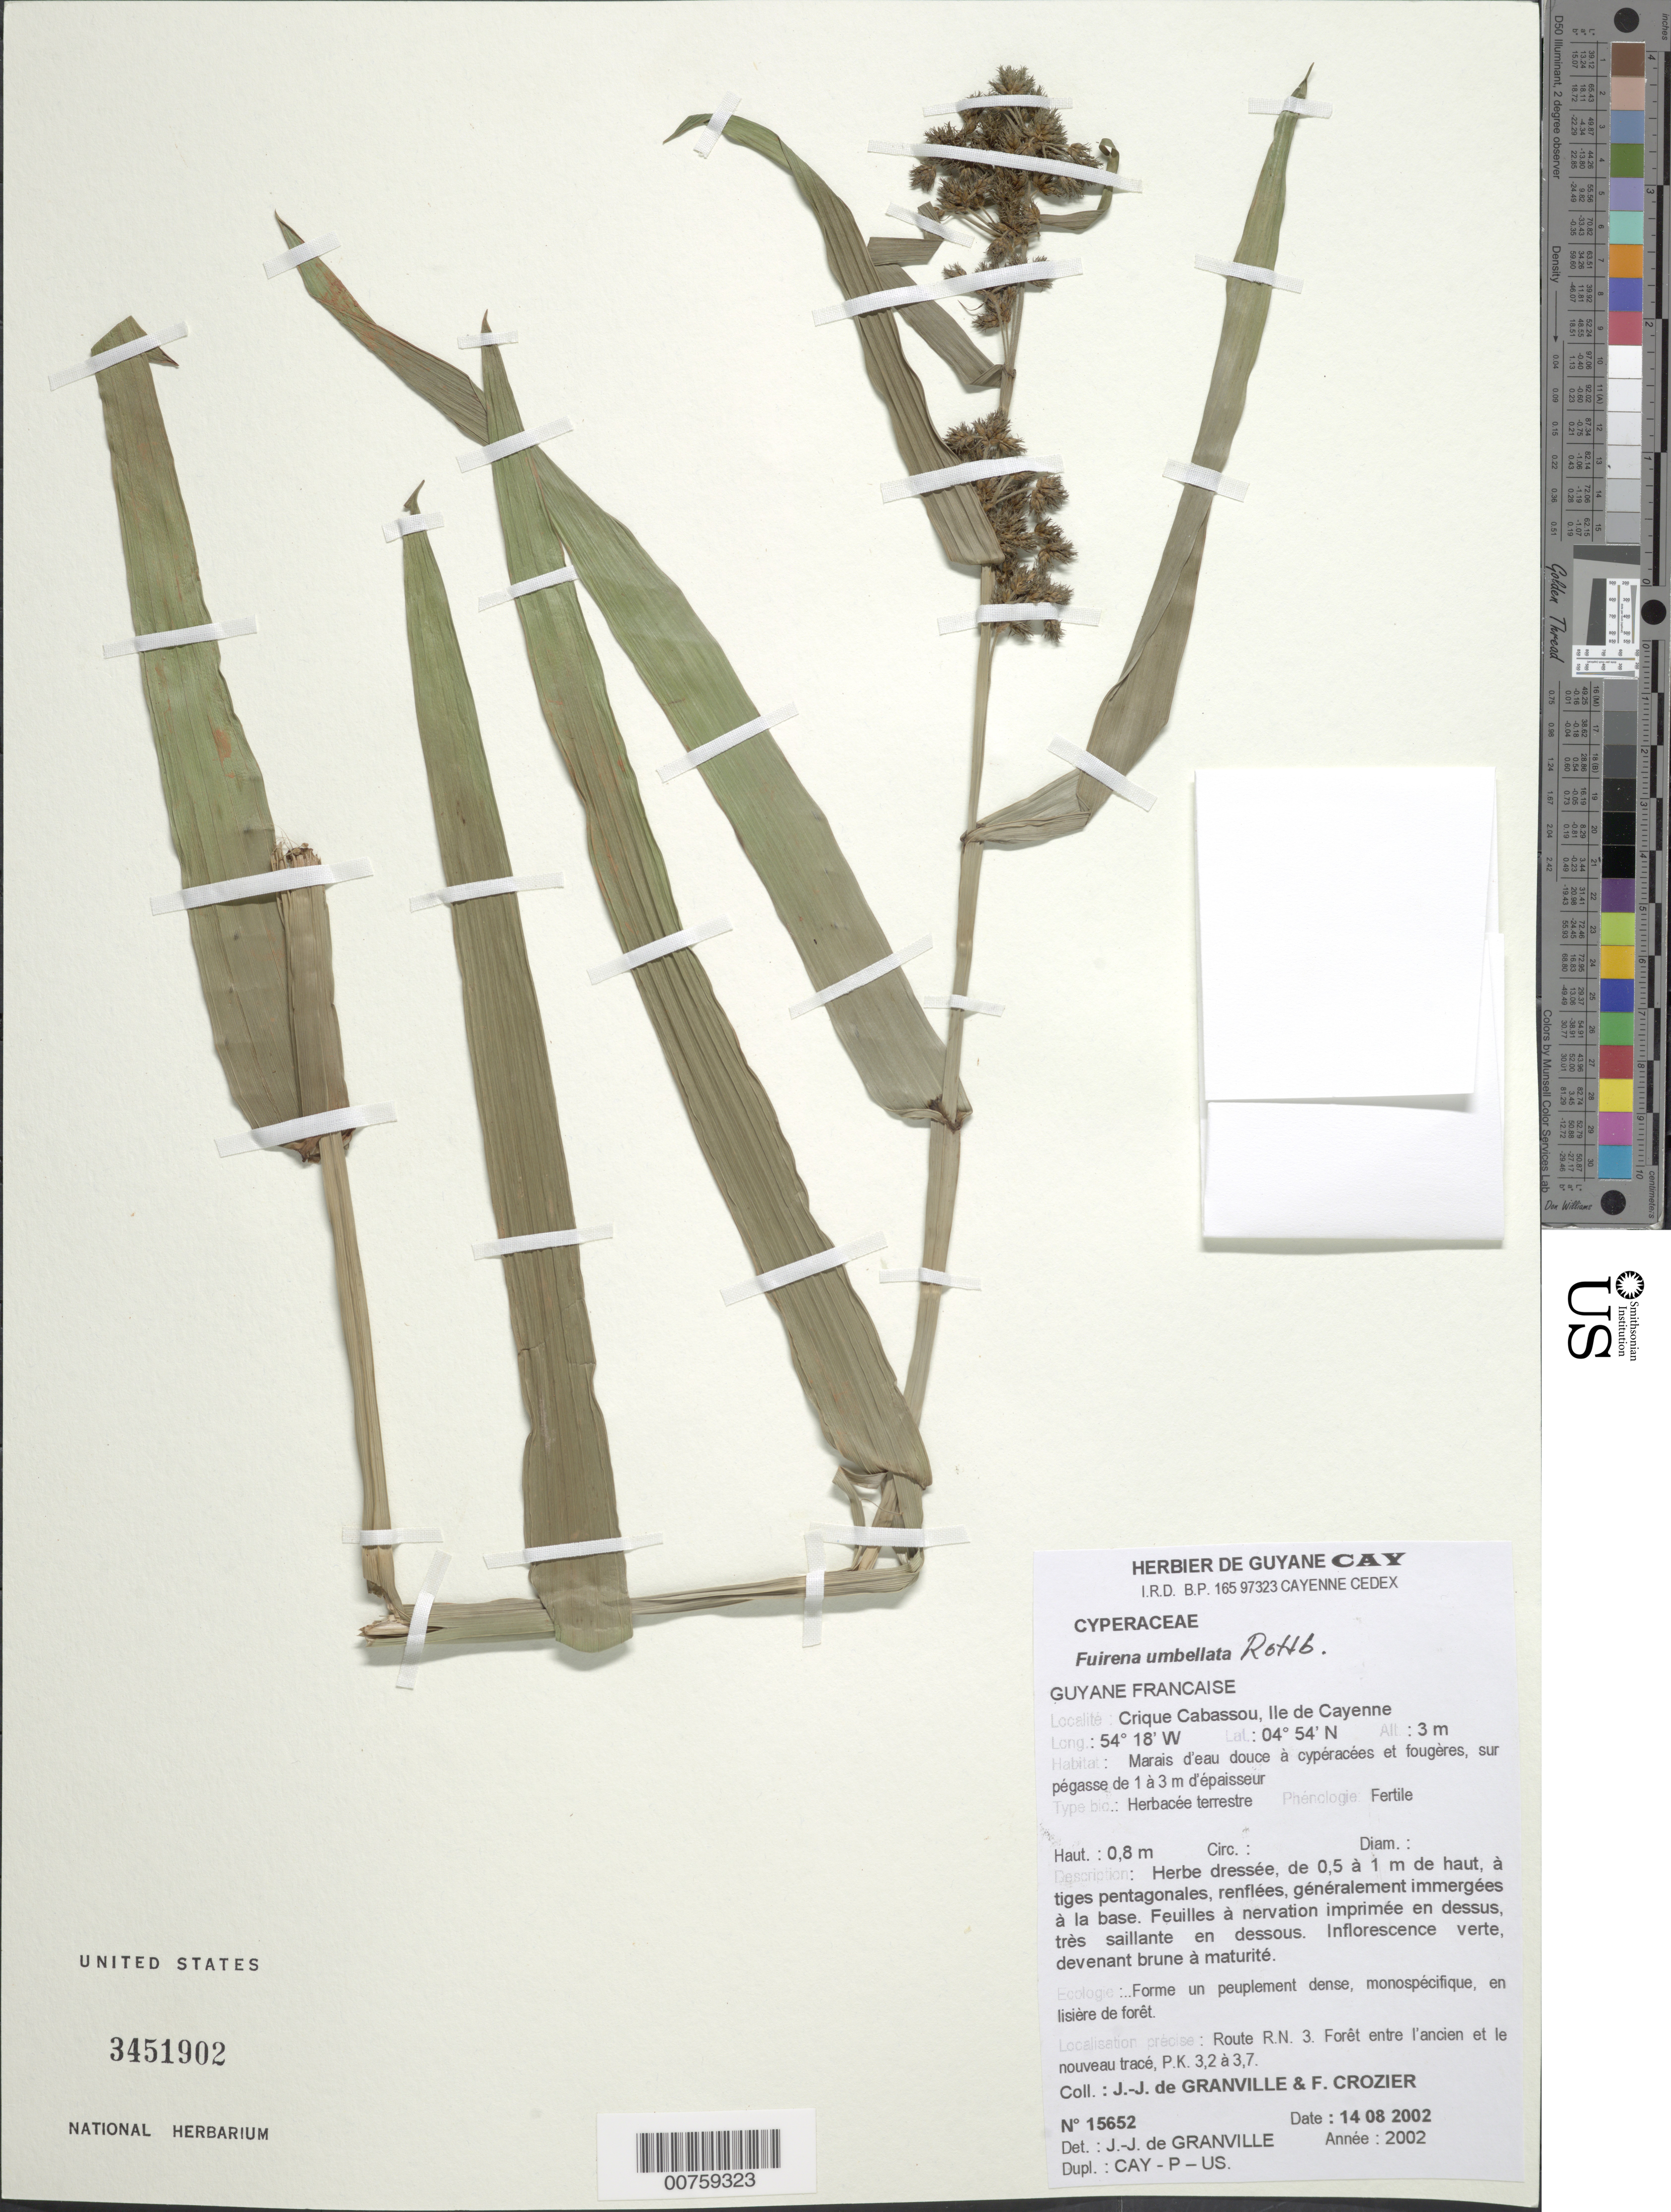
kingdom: Plantae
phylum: Tracheophyta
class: Liliopsida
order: Poales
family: Cyperaceae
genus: Fuirena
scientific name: Fuirena umbellata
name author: Rottb.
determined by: Granville, J. J. de, (CAY), Institut de Recherche pour le Developpement (IRD) (FRENCH GUIANA)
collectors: J.-J. de Granville & F. Crozier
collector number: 15652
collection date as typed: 14-Aug-02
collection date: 2002-08-14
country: French Guiana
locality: Crique Cabassou, Ile de Cayenne, Route R.N. 3, nouveau trace, PK 3.2-3.7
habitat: Marais d'eau douce a cyperacees et fougeres, sur pegasse de 1-3 m d'epaisseur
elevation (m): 3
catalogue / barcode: US 3451902